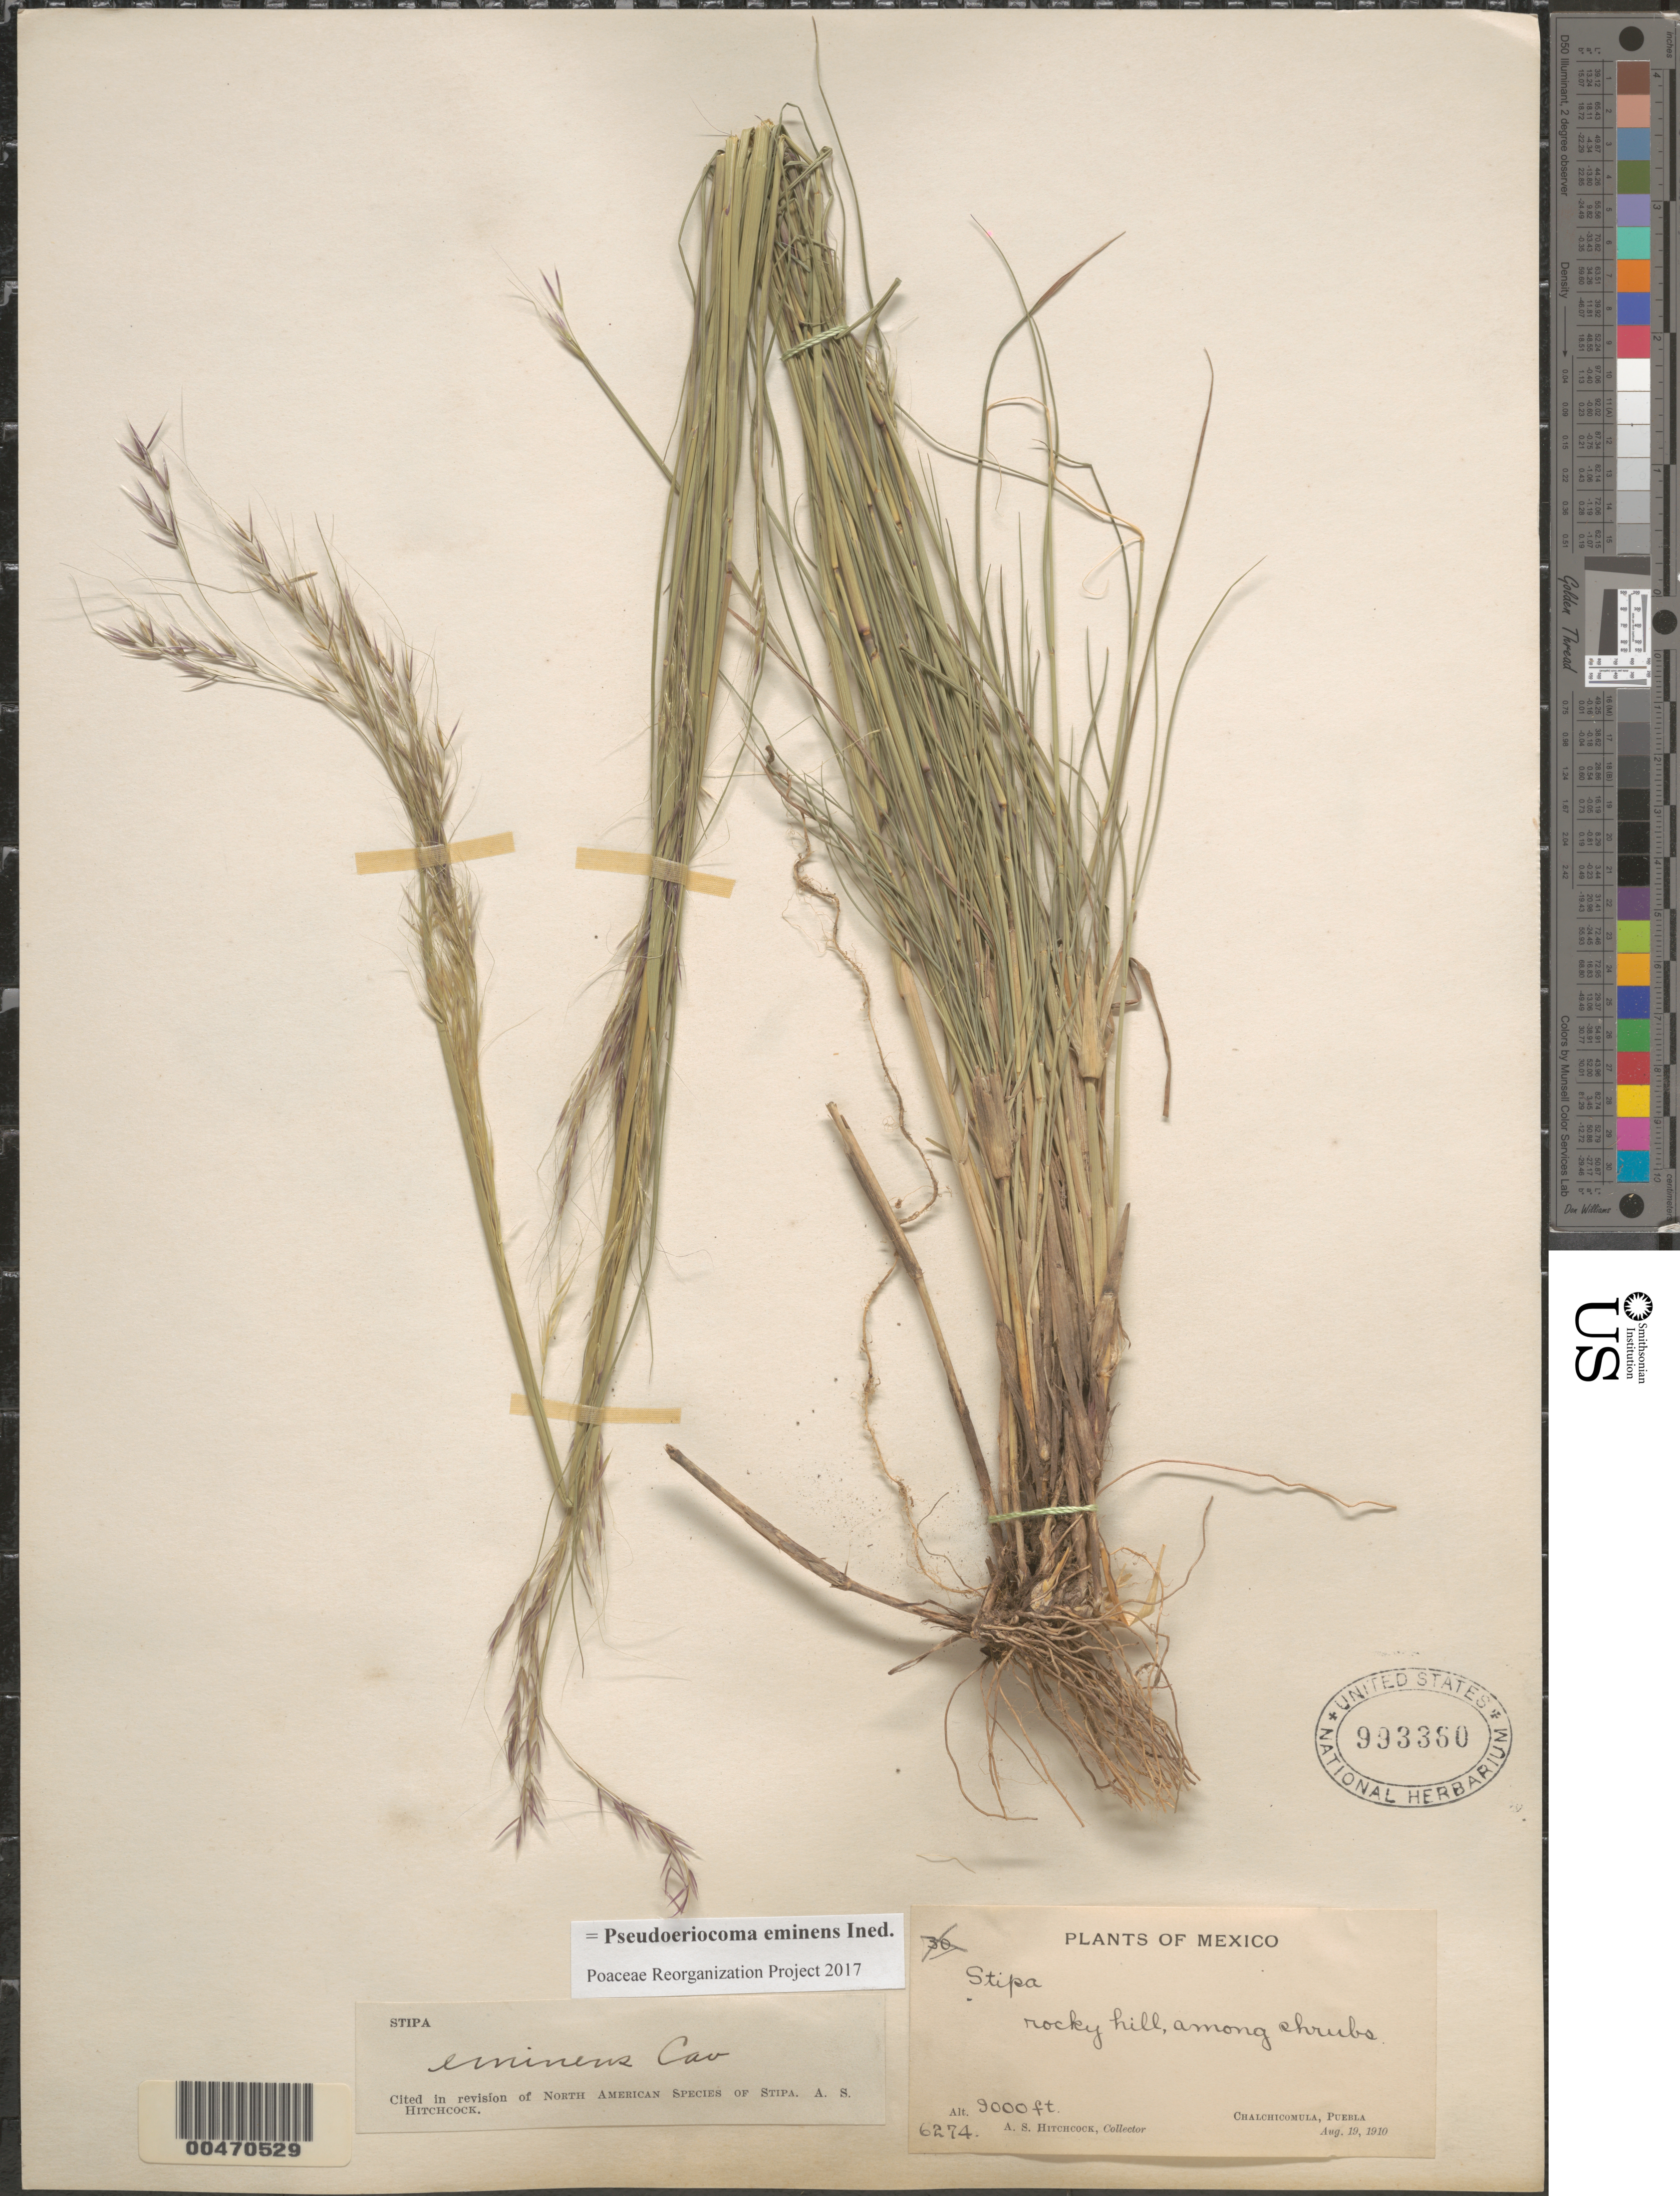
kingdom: Plantae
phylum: Tracheophyta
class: Liliopsida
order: Poales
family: Poaceae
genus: Pseudoeriocoma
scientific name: Pseudoeriocoma eminens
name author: (Cav.) Romasch.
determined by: Poaceae Reorganization Project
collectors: A. S. Hitchcock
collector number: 6274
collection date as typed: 19 Aug 1910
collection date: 1910-08-19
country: Mexico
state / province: Puebla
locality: Chalchicomula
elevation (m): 2743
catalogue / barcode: US 993360